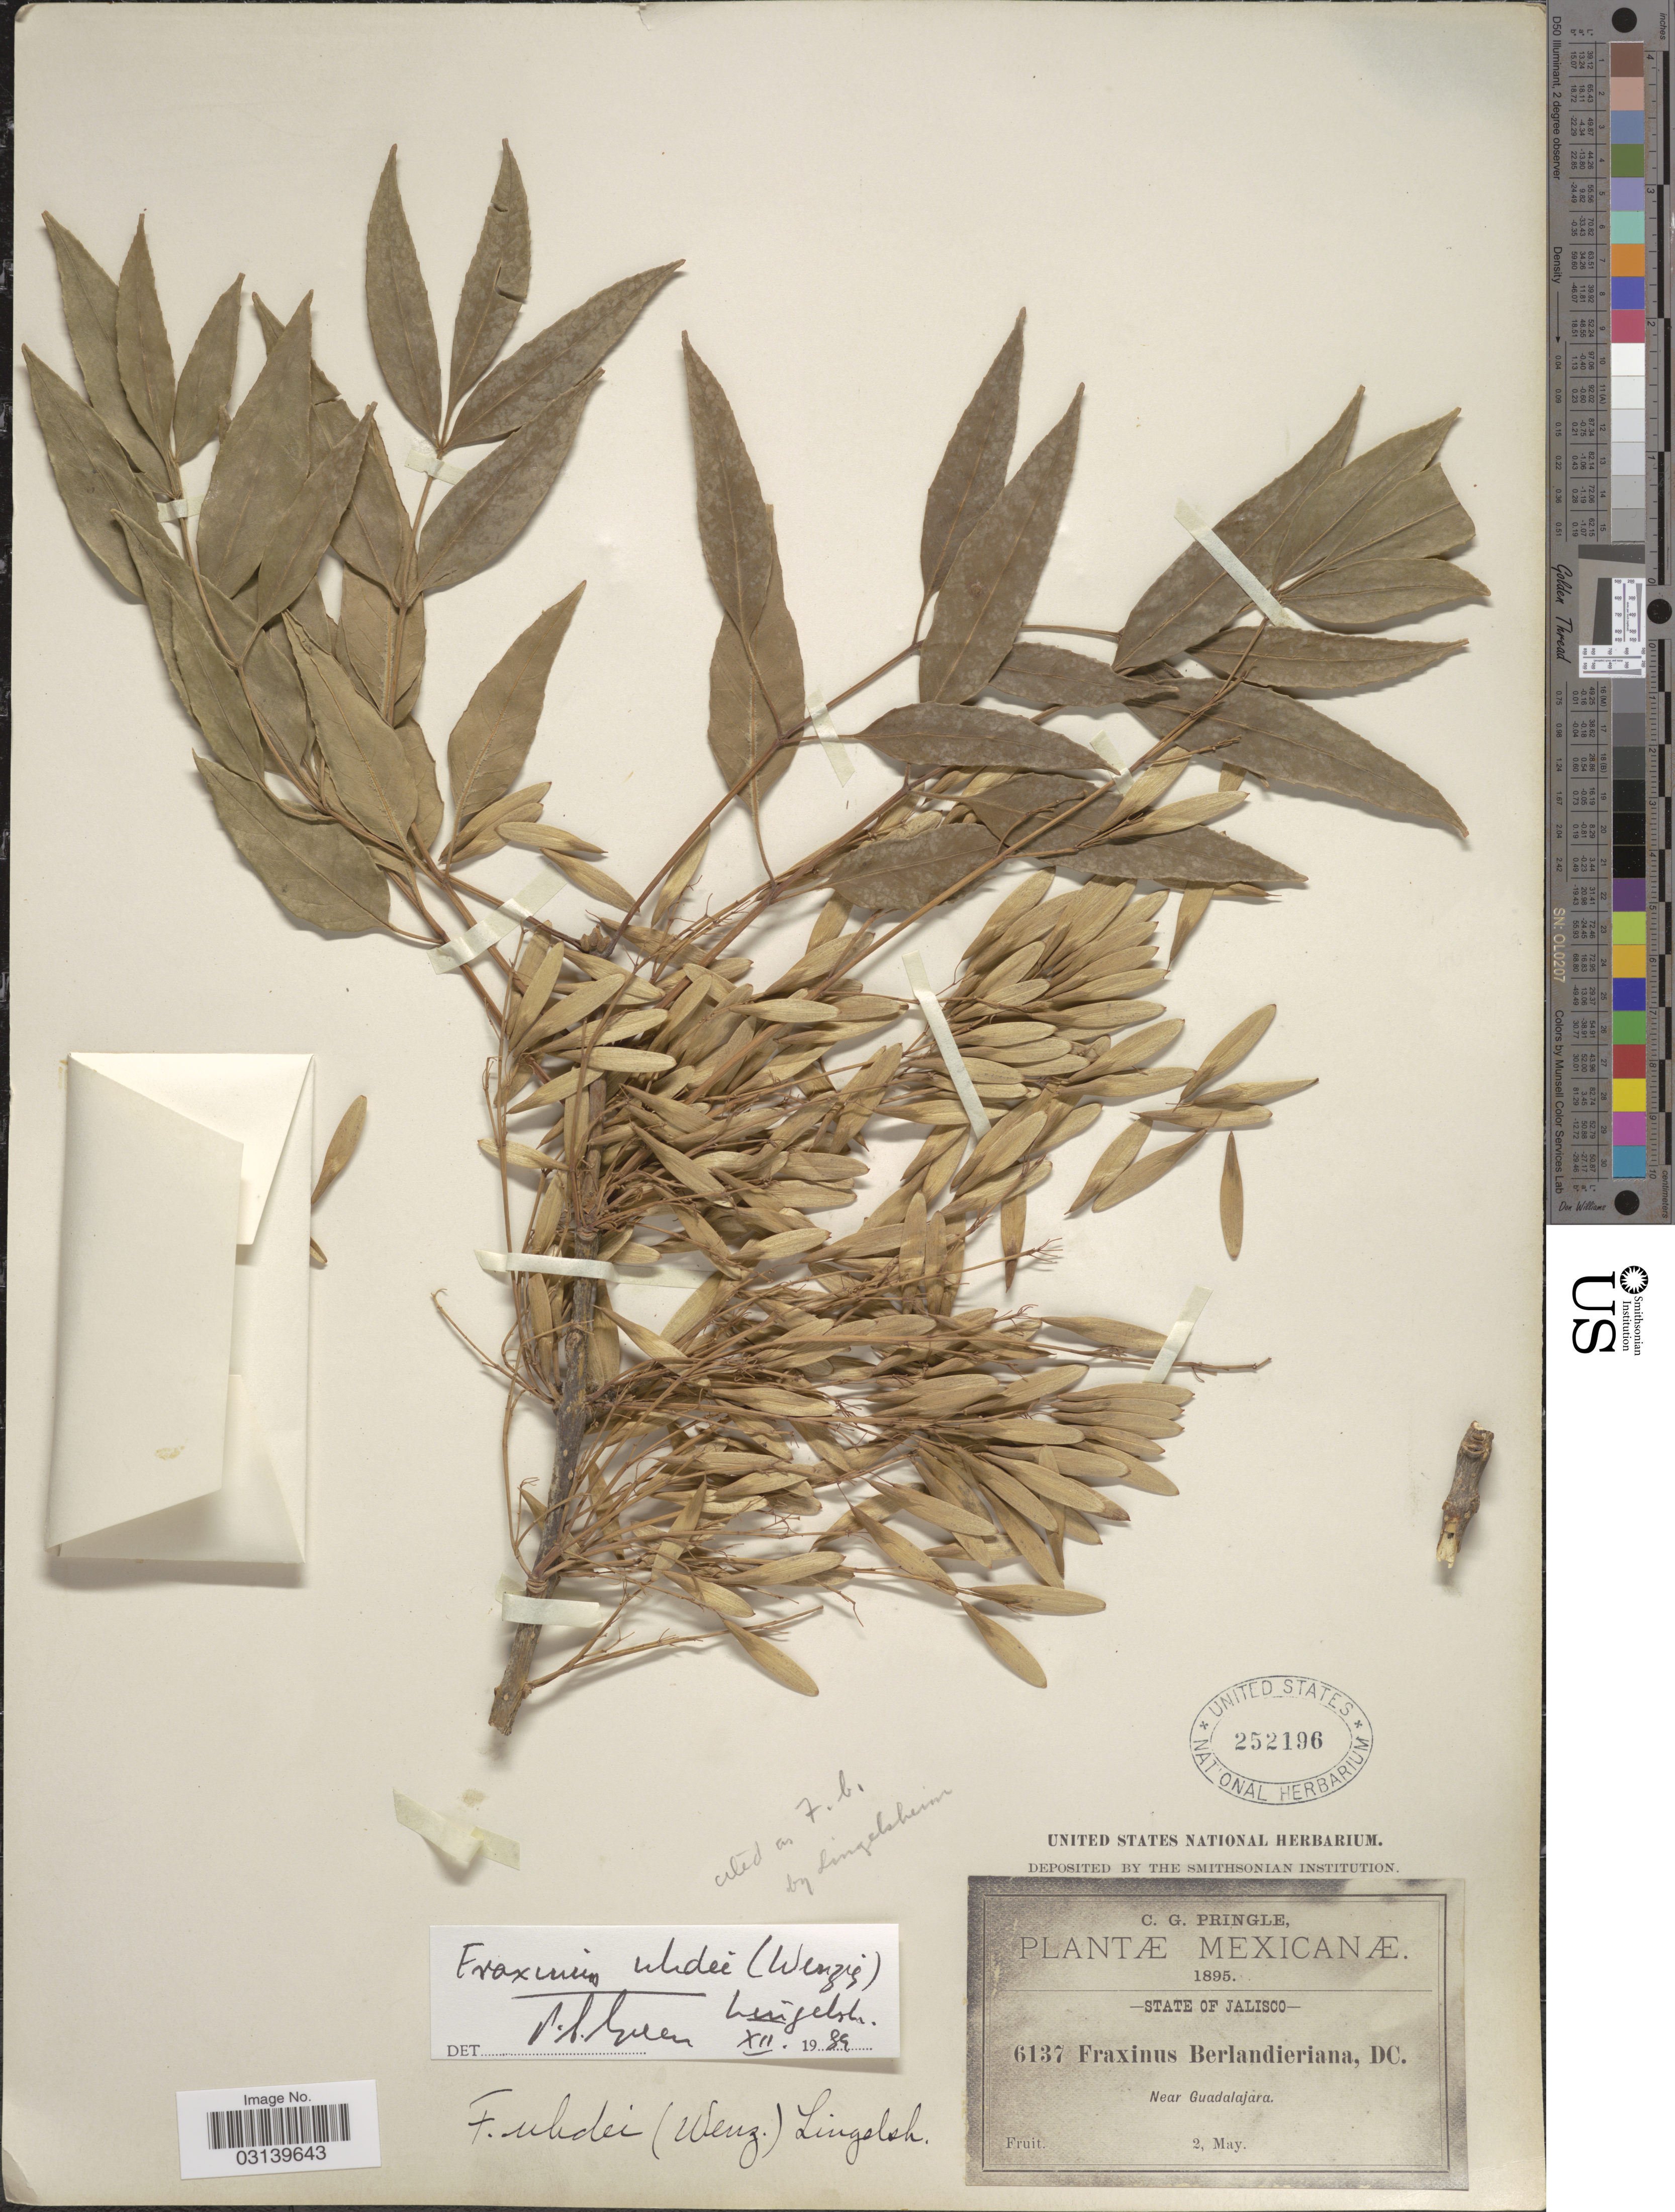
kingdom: Plantae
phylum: Tracheophyta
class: Magnoliopsida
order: Lamiales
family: Oleaceae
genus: Fraxinus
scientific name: Fraxinus uhdei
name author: (Wenz.) Lingelsh.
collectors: C. G. Pringle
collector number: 6137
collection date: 1895-05-02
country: Mexico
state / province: Jalisco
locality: Near Guadalajara.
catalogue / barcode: US 252196